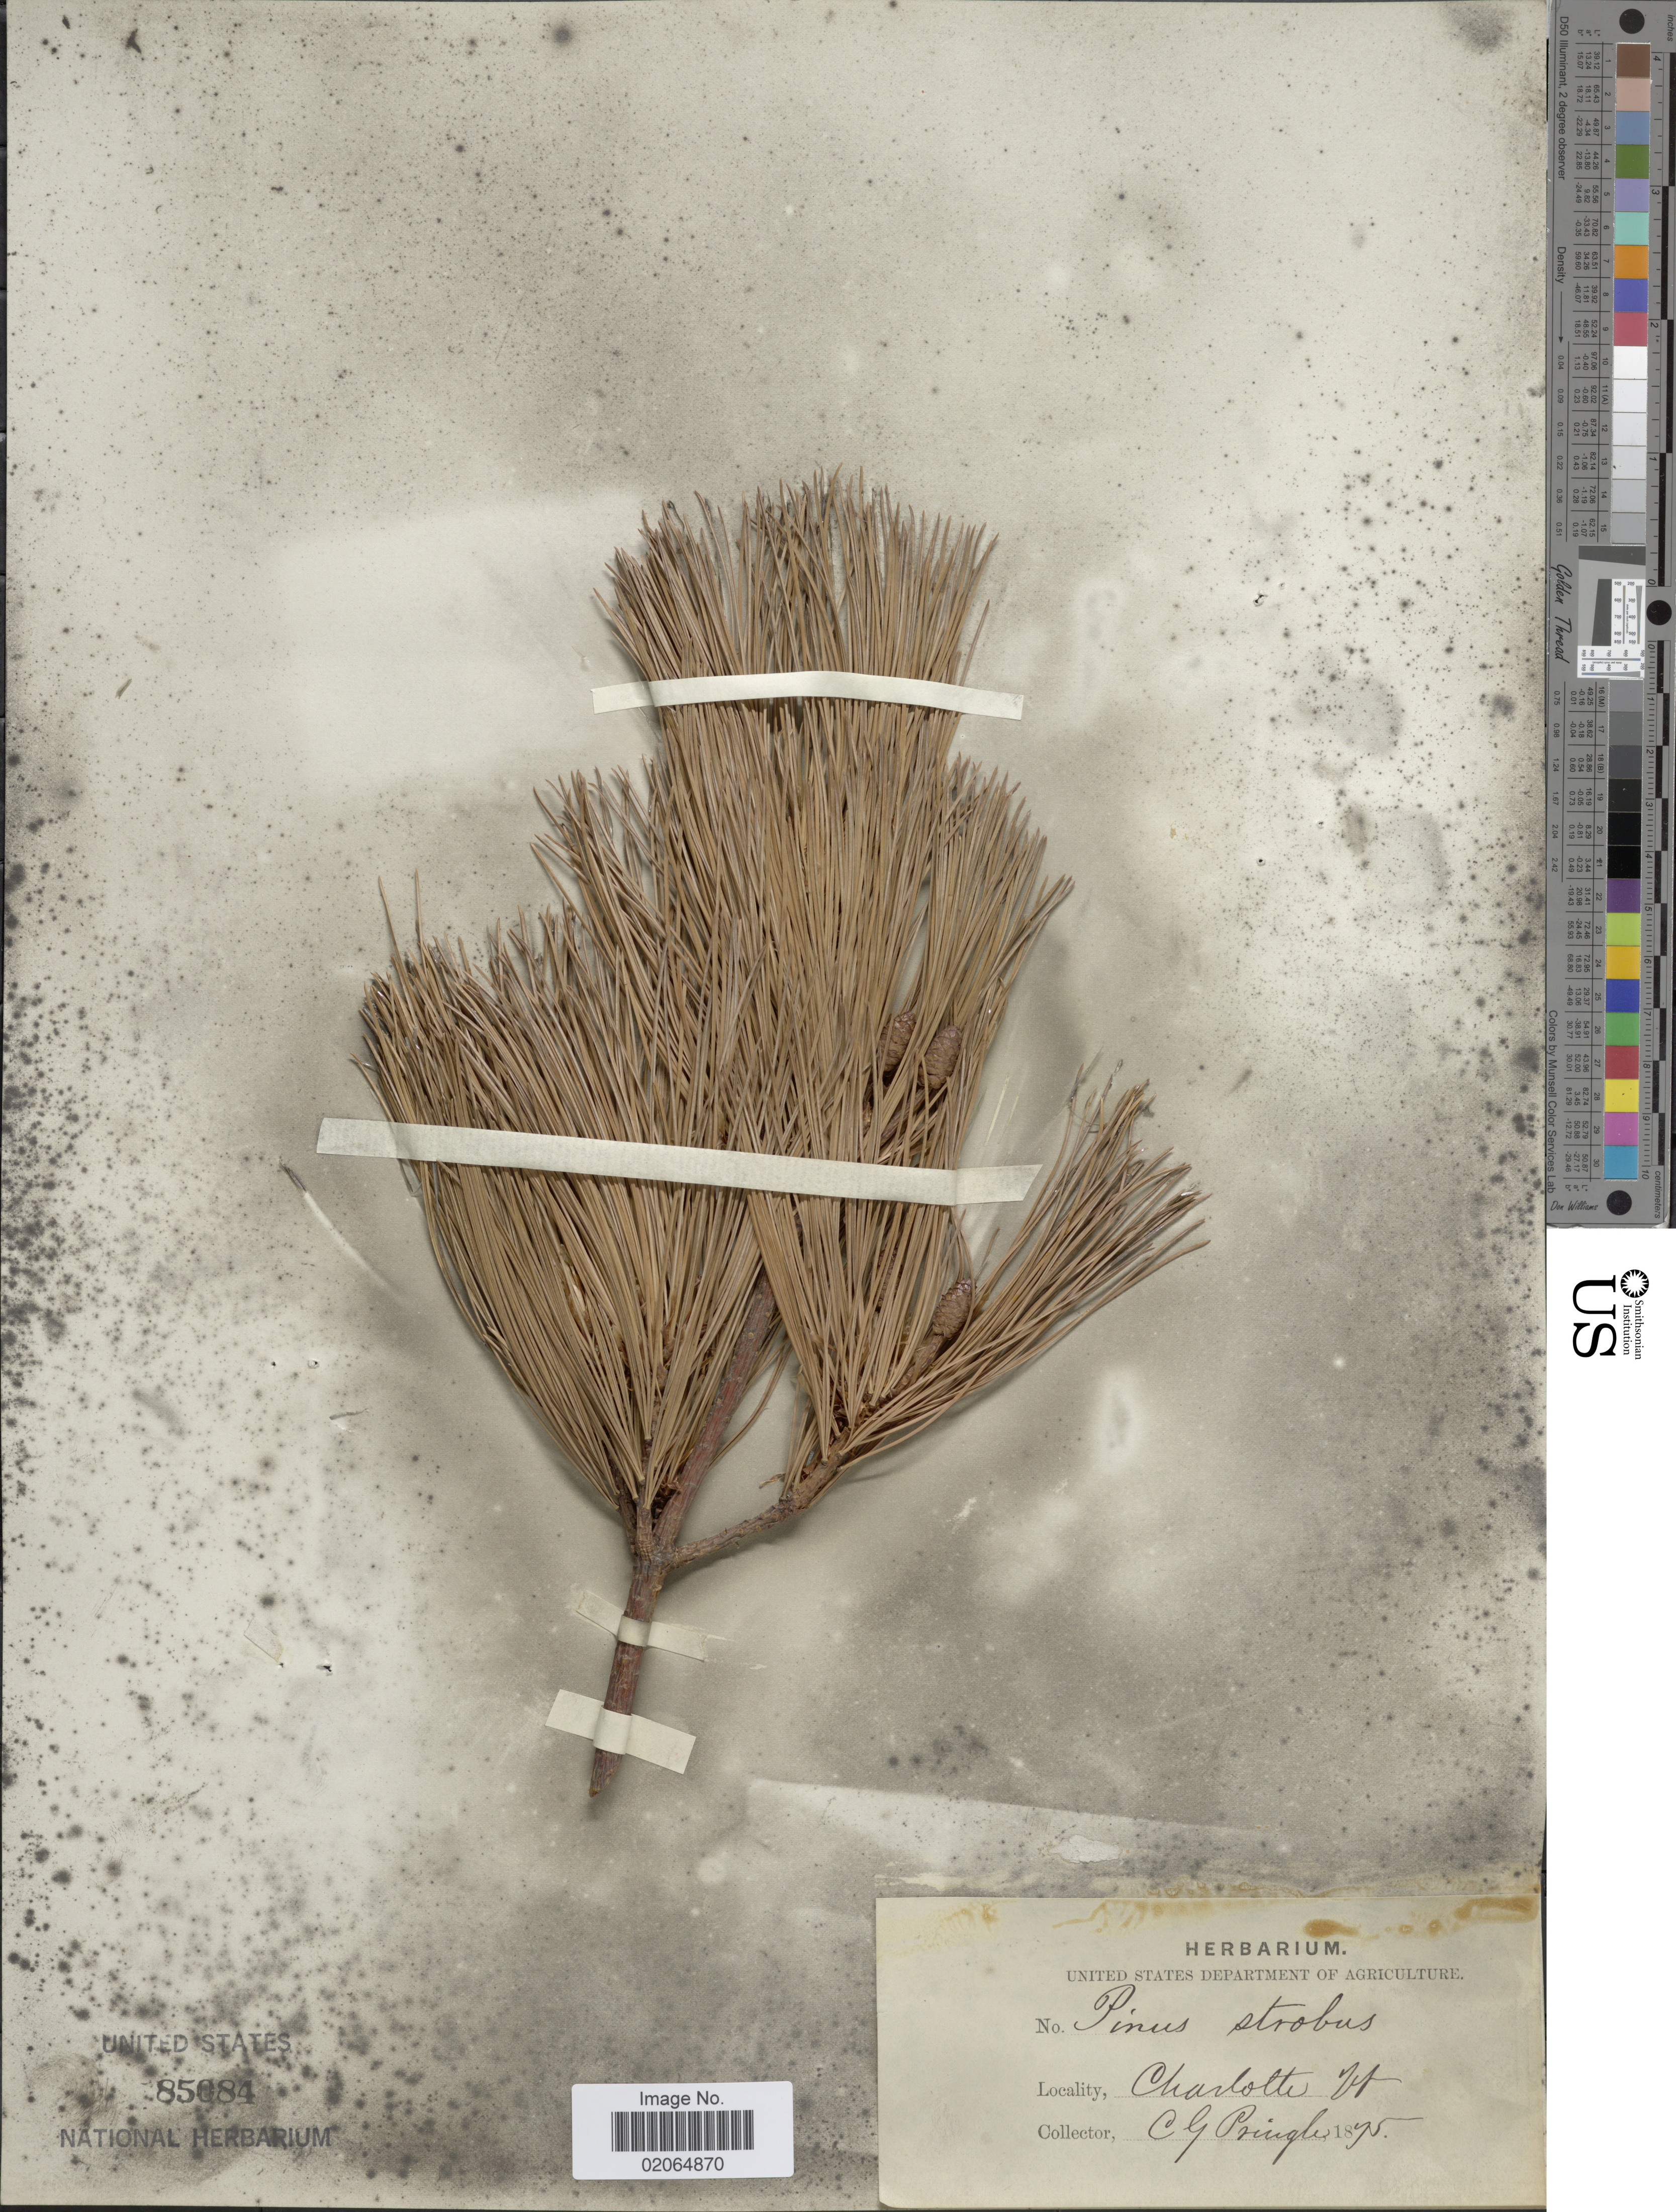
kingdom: Plantae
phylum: Tracheophyta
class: Pinopsida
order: Pinales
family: Pinaceae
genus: Pinus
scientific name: Pinus strobus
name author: L.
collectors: C. G. Pringle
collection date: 1875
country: United States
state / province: Vermont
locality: Charlotte Mt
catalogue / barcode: US 85084